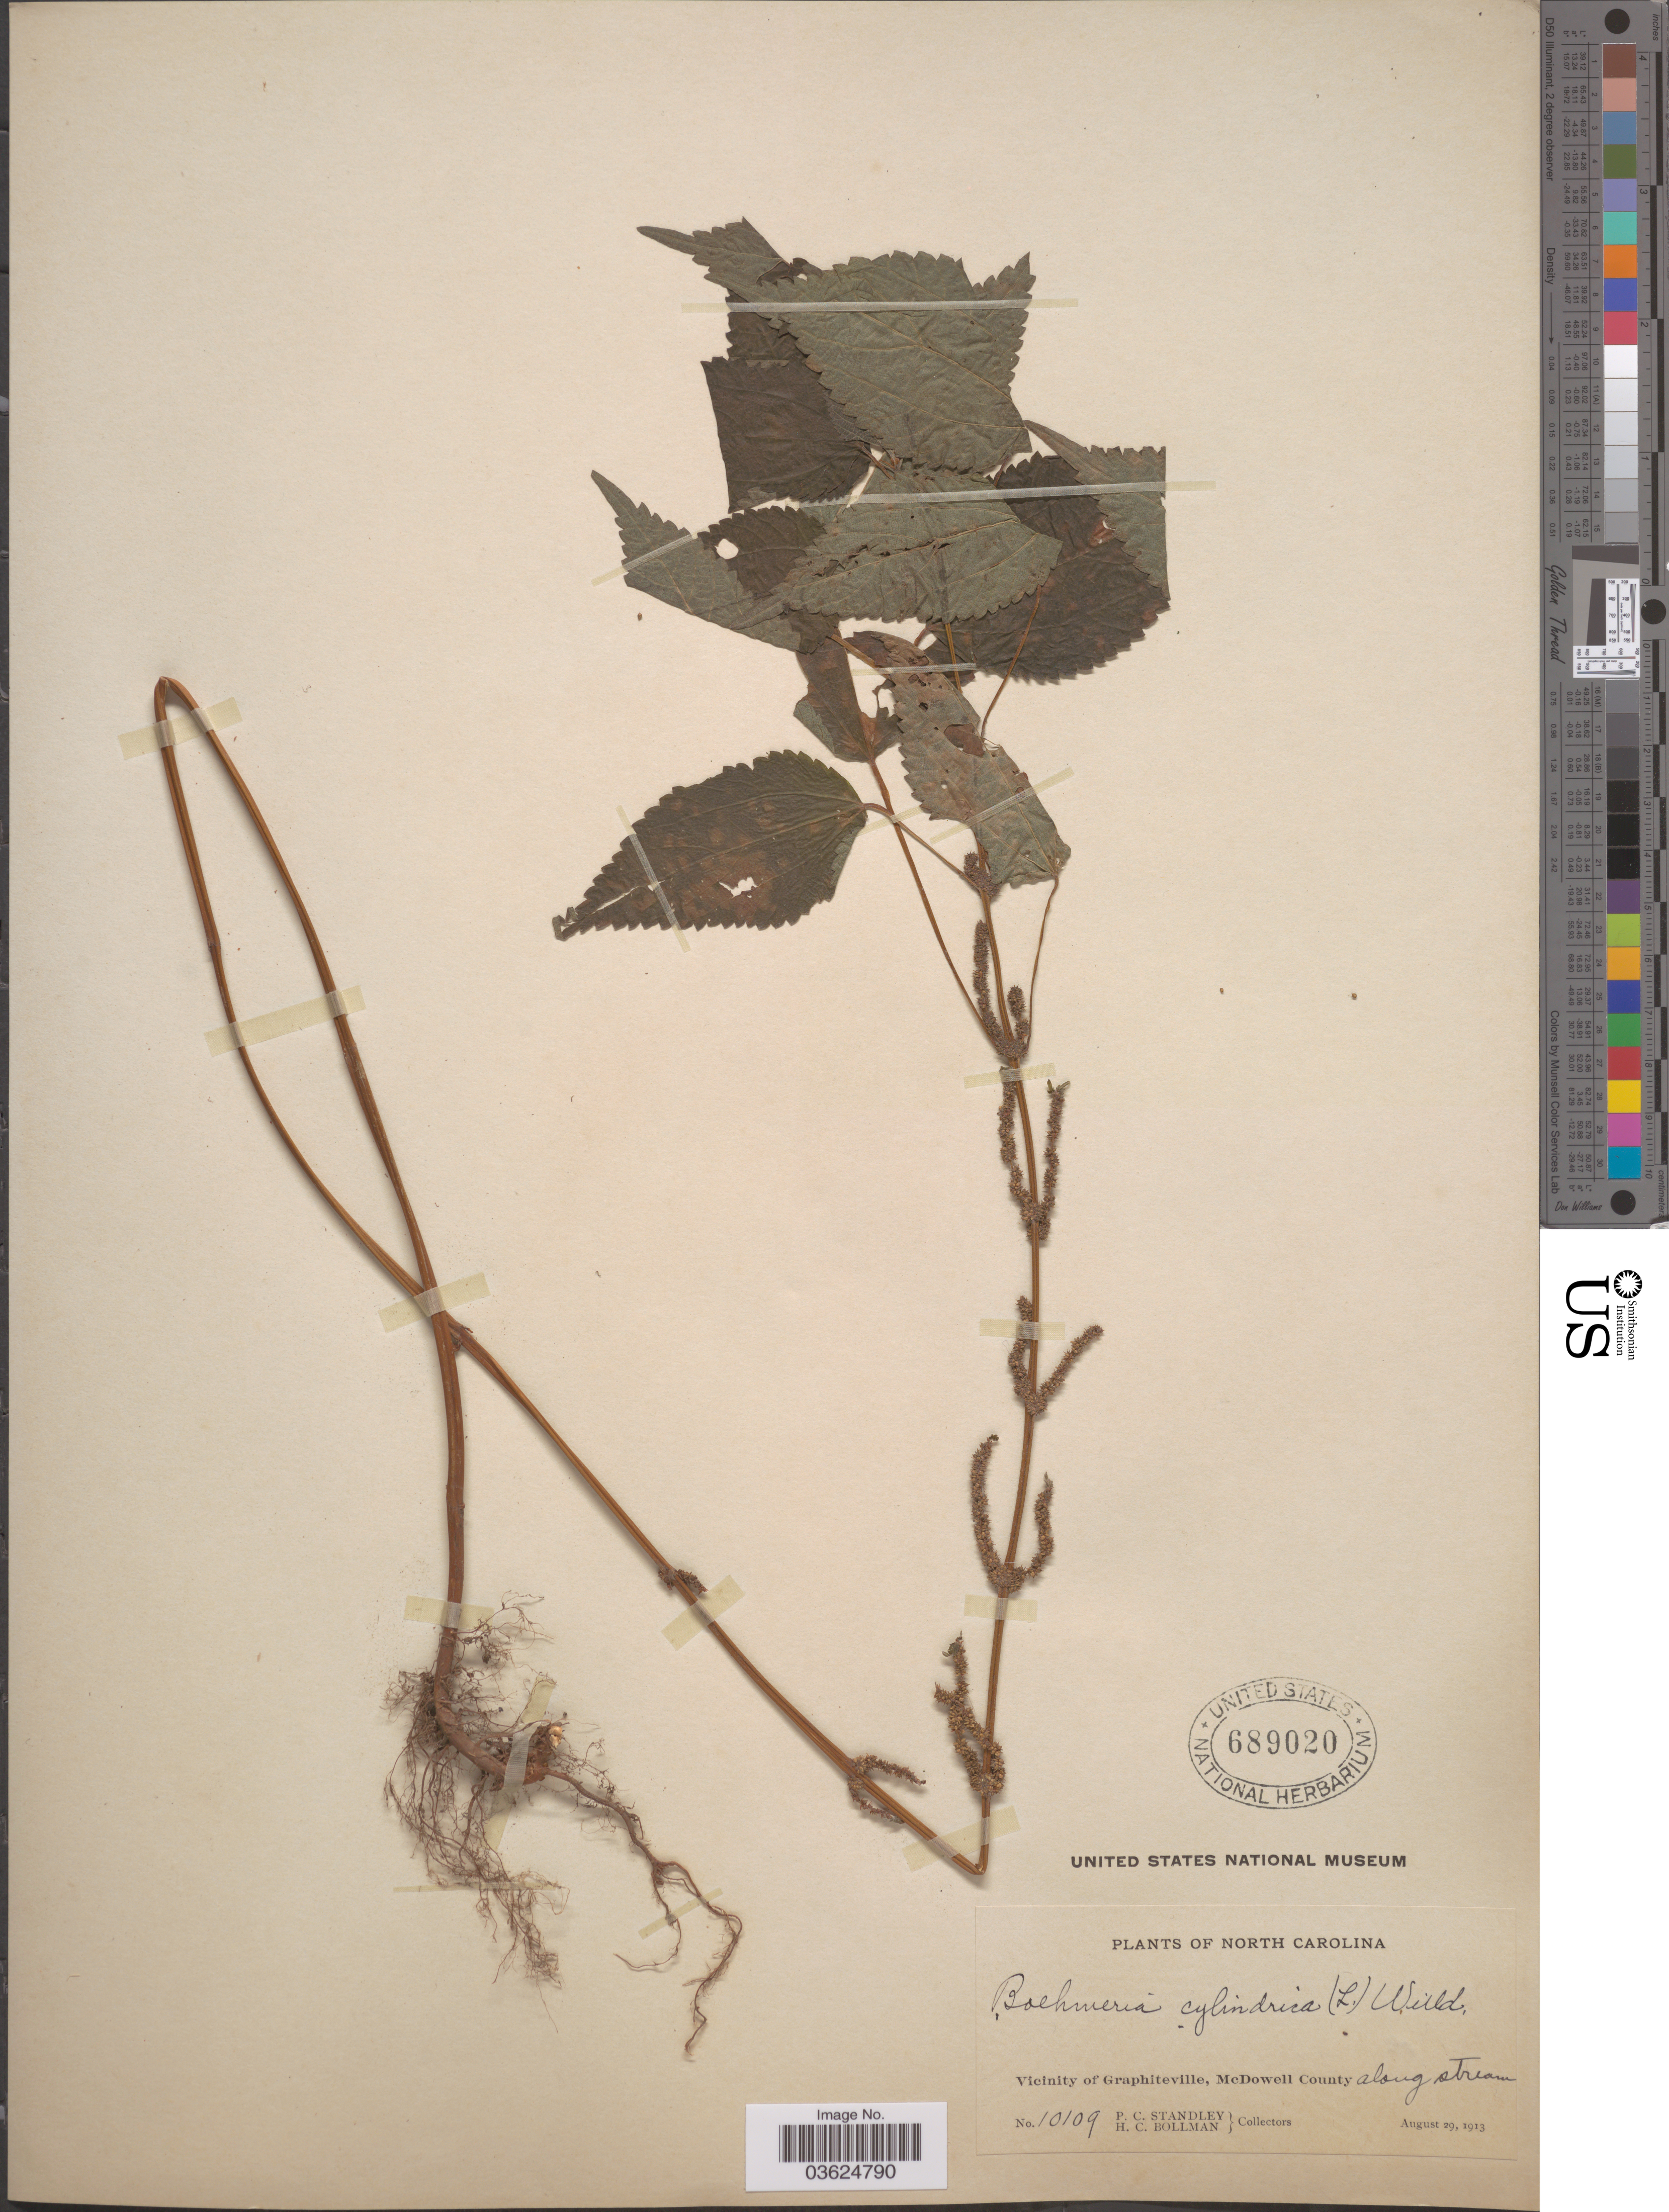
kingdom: Plantae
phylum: Tracheophyta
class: Magnoliopsida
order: Rosales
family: Urticaceae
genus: Boehmeria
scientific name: Boehmeria cylindrica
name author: (L.) Sw.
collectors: P. C. Standley & H. C. Bollman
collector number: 10109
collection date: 1913-08-29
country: United States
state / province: North Carolina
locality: Vicinity of Graphiteville, McDowell County along stream.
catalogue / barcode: US 689020